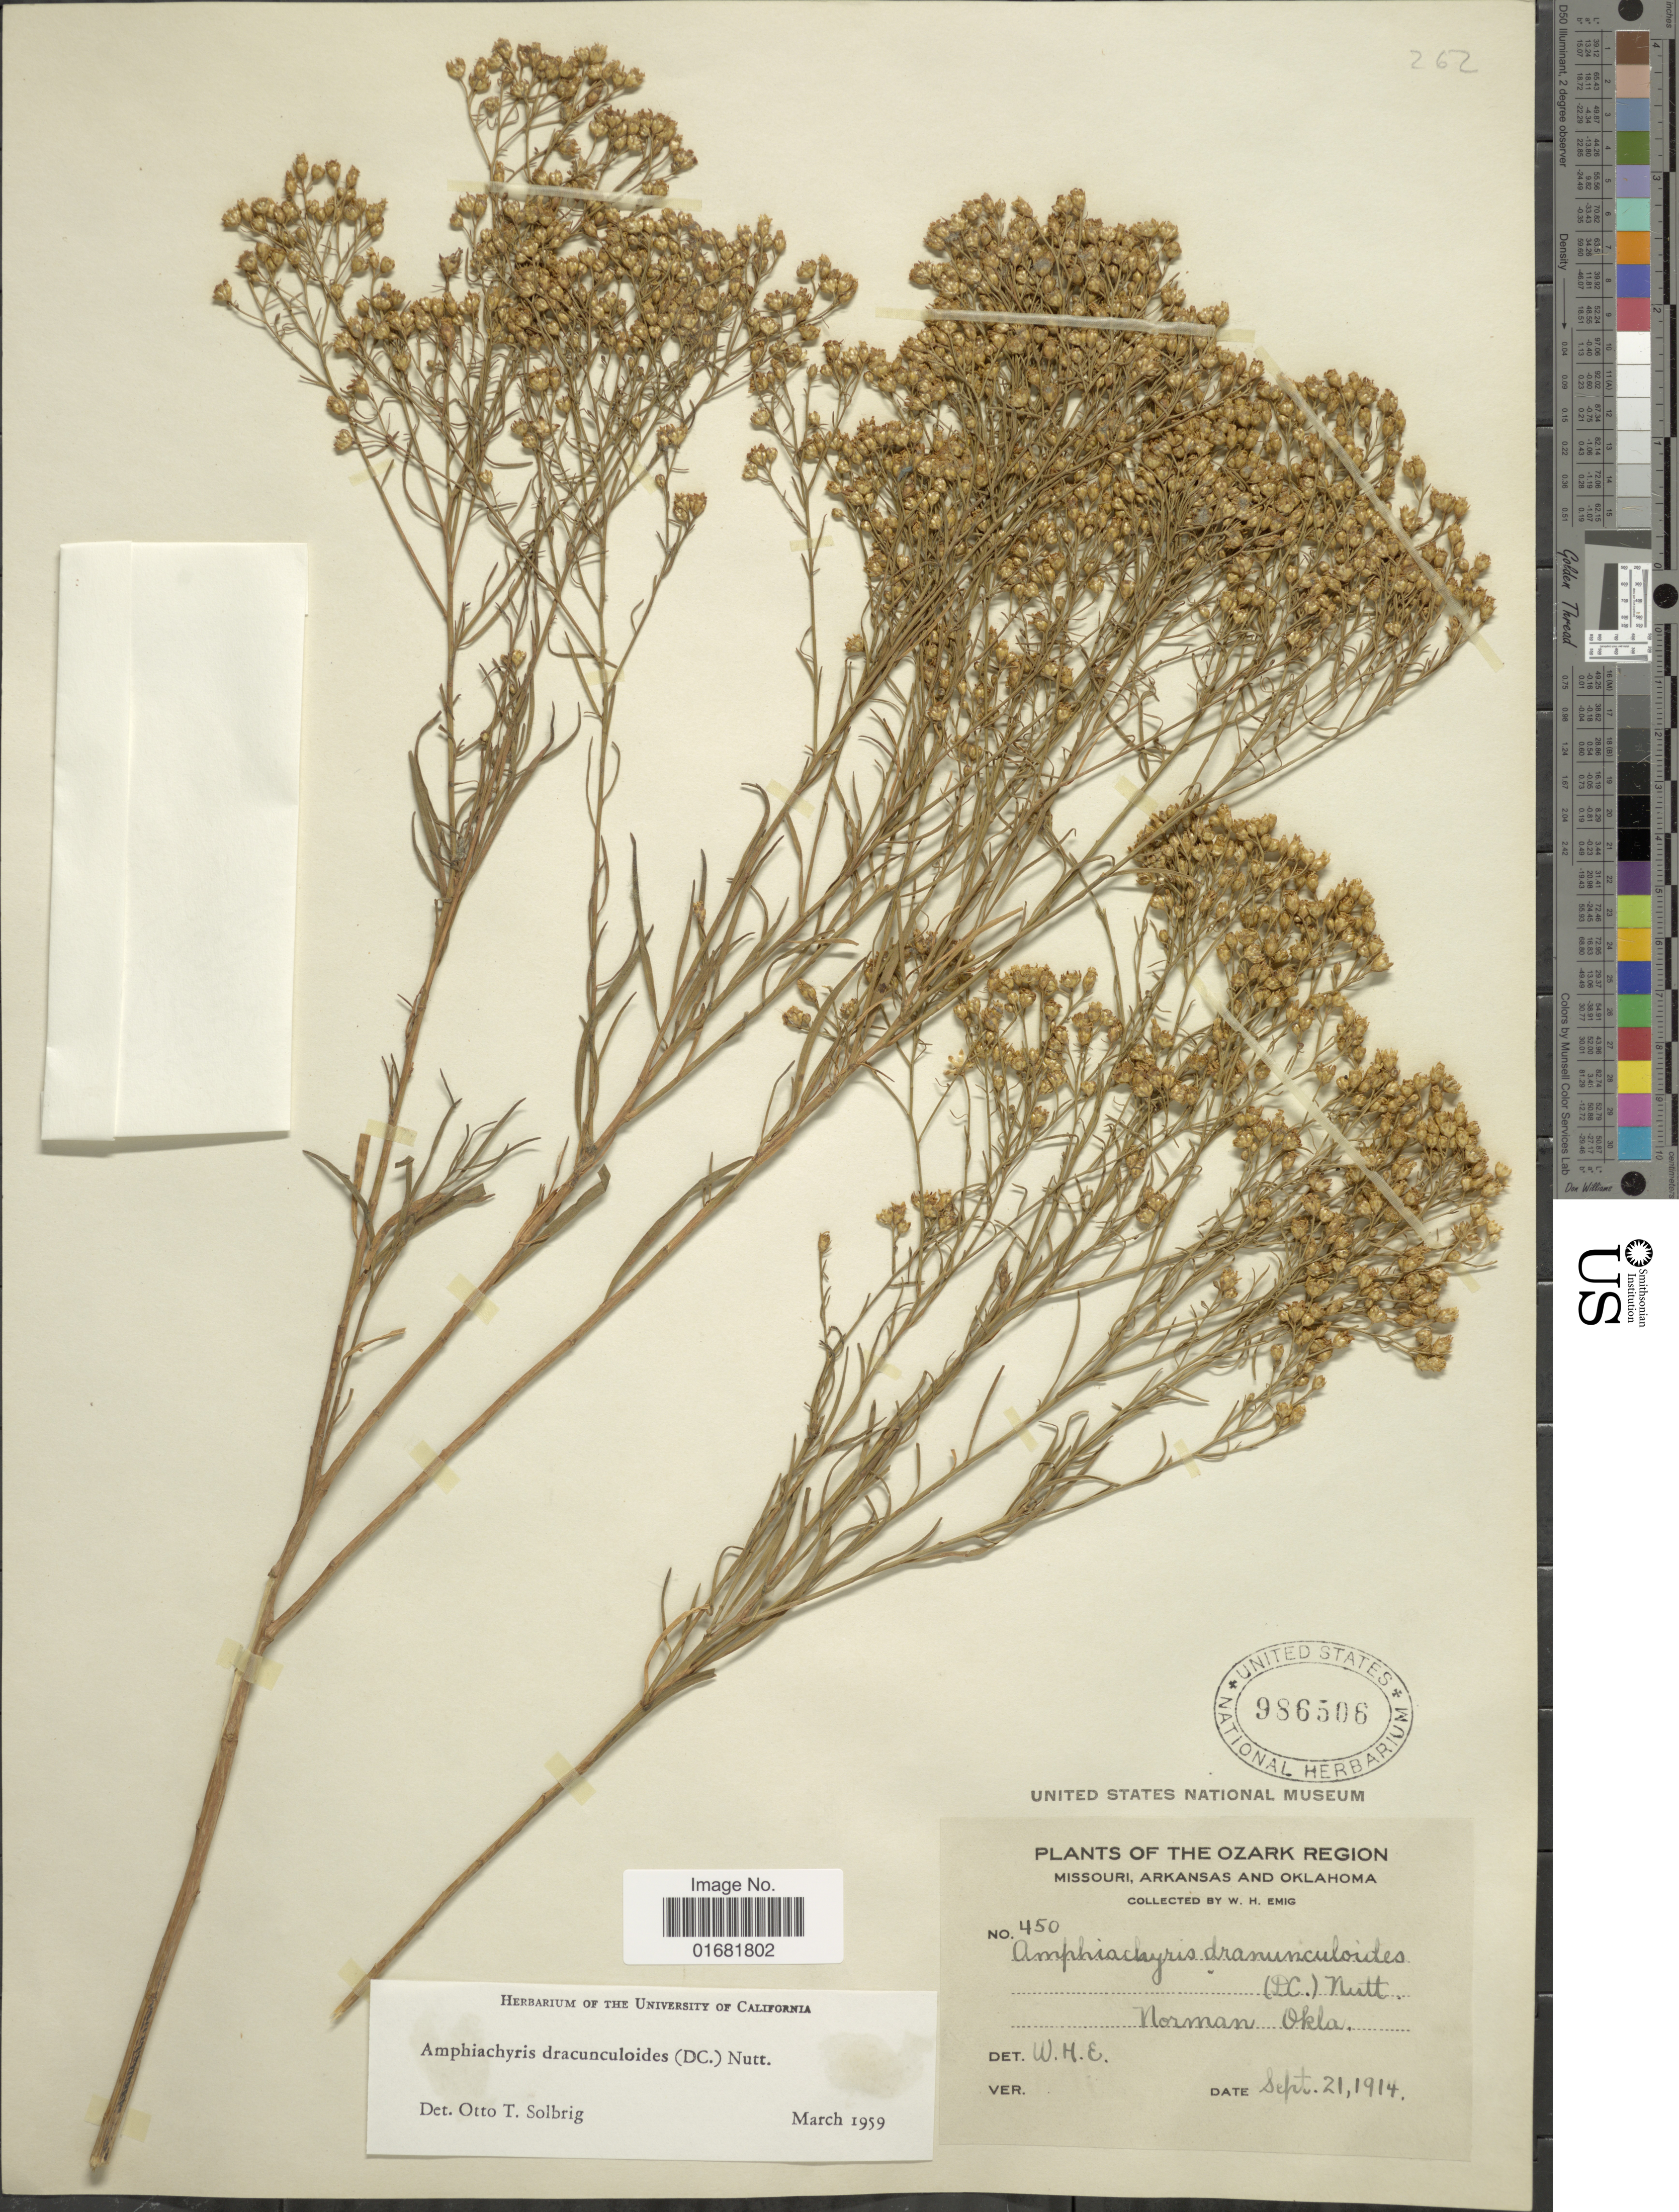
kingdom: Plantae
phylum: Tracheophyta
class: Magnoliopsida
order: Asterales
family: Asteraceae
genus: Amphiachyris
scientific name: Amphiachyris dracunculoides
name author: (DC.) Nutt.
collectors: W. H. Emig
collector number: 450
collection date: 1914-09-21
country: United States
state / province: Oklahoma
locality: Ozark Region. Norman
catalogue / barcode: US 986506